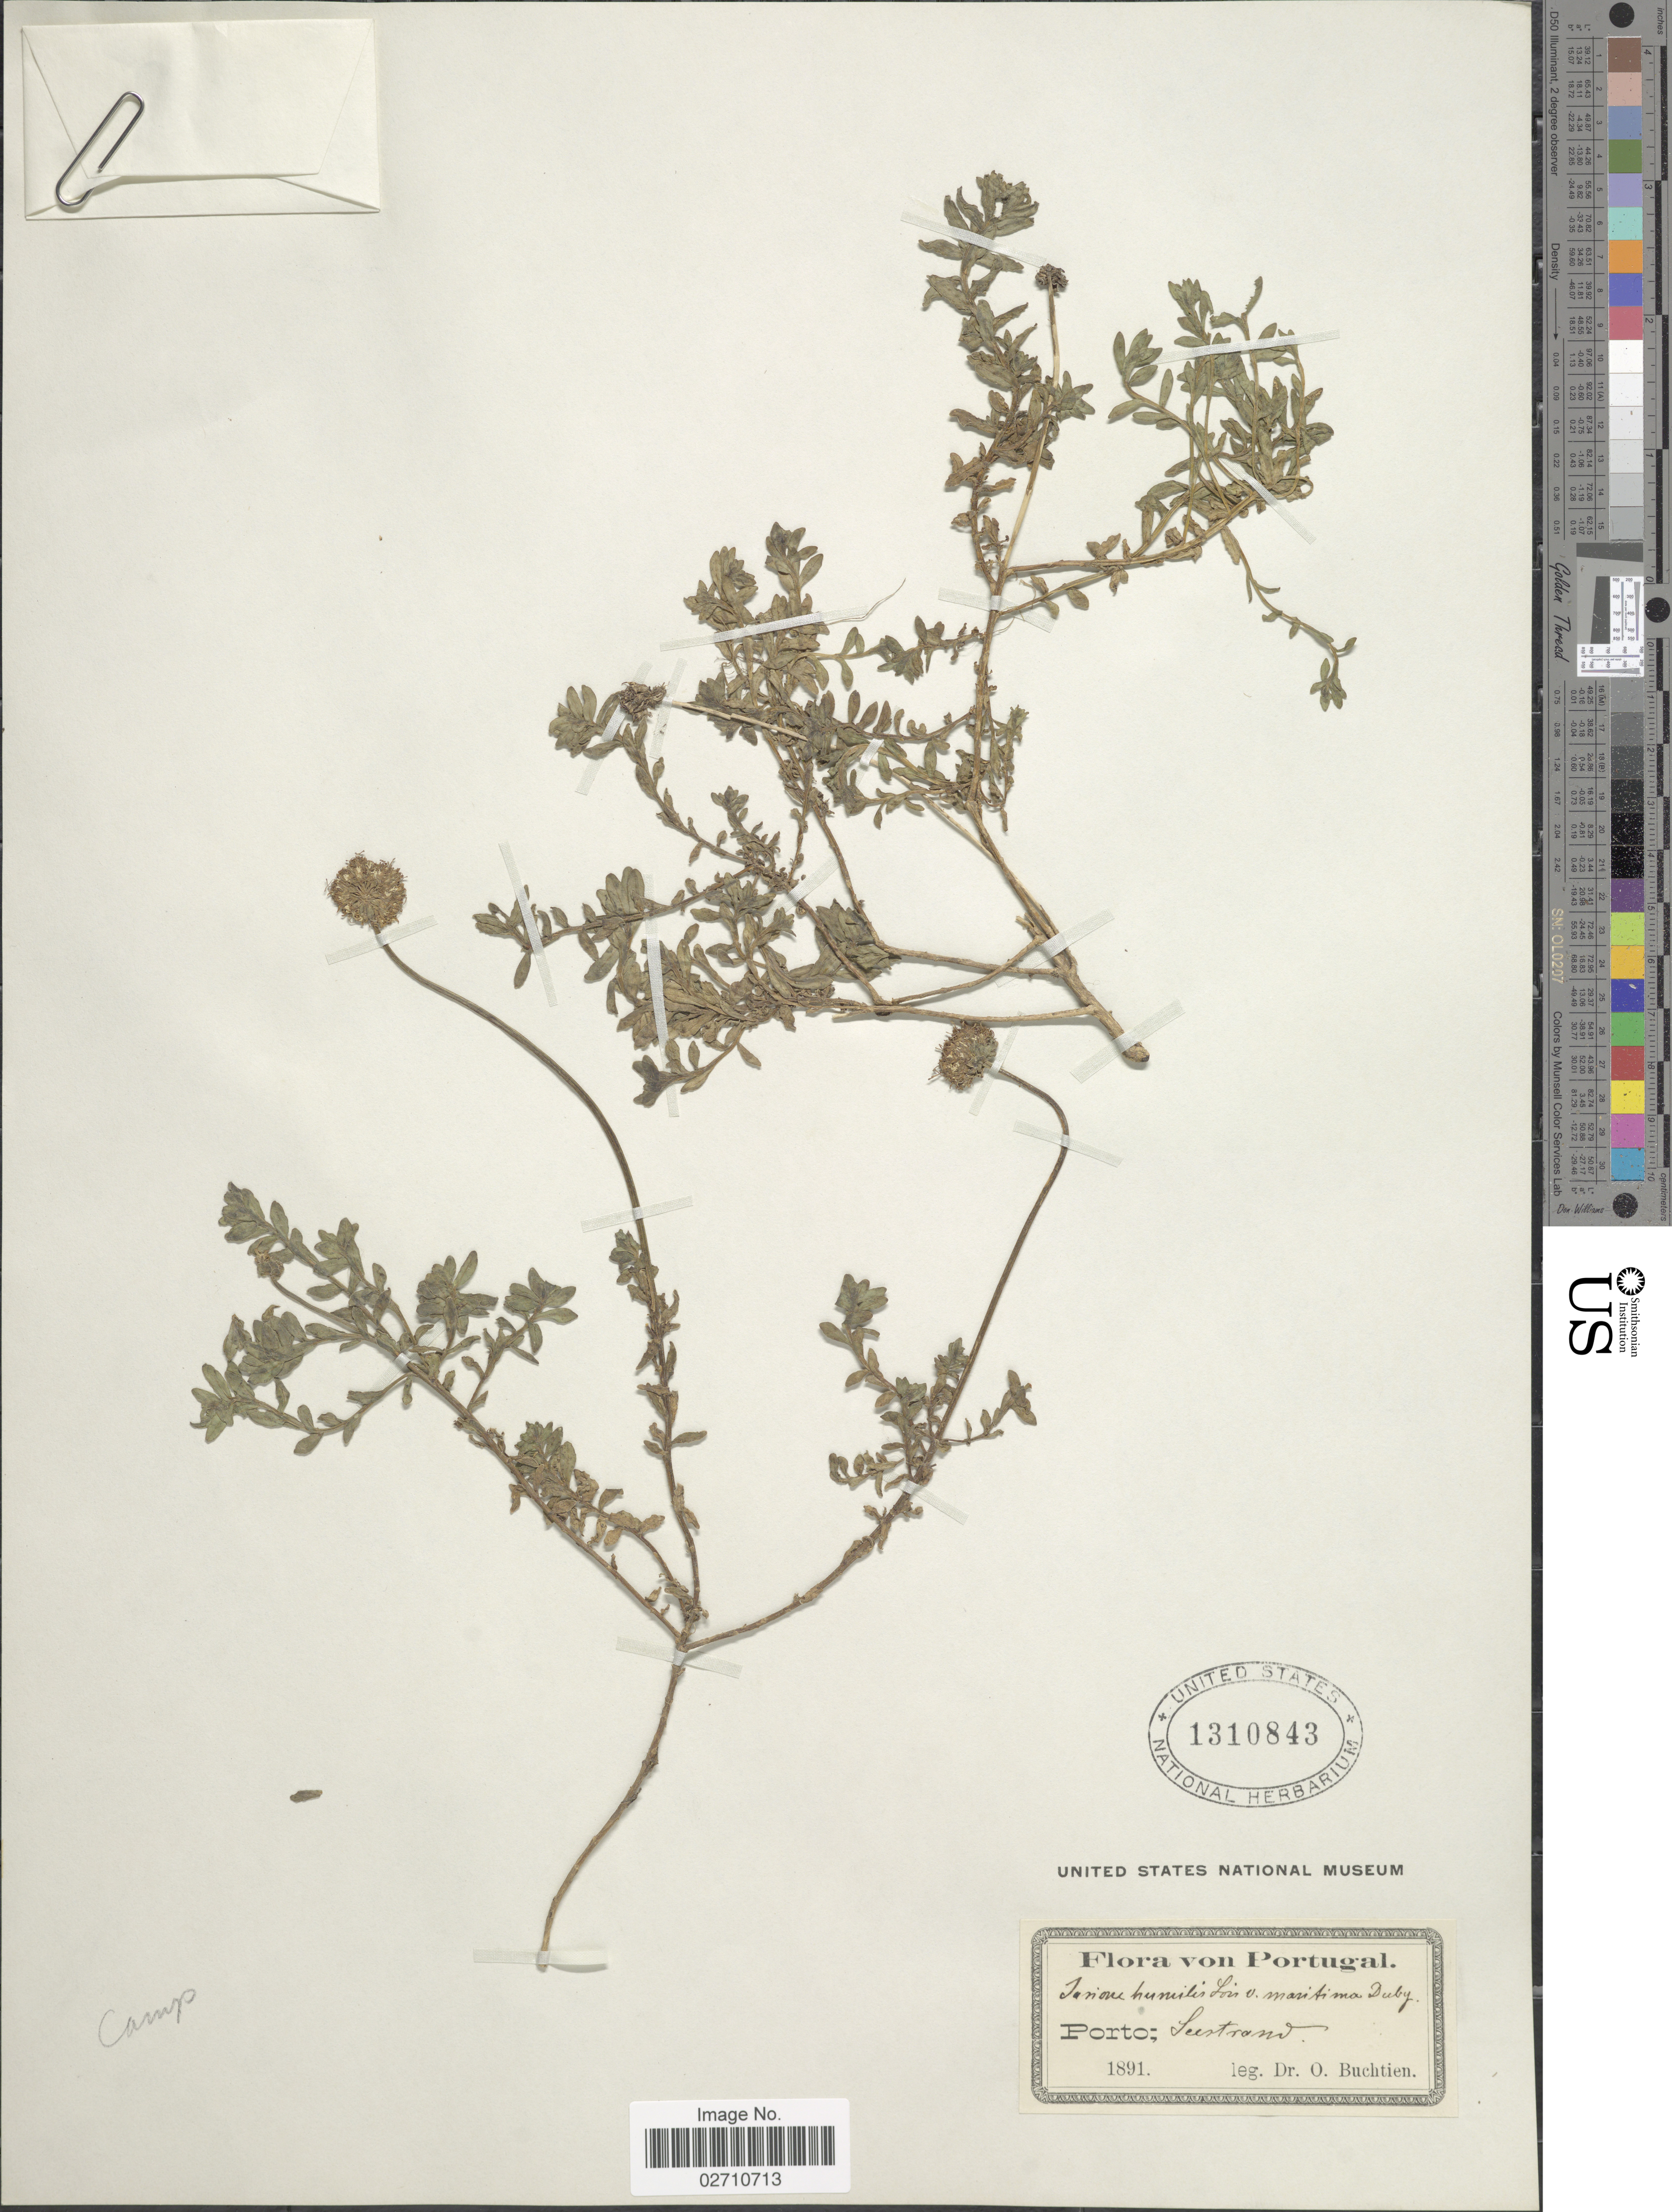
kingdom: Plantae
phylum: Tracheophyta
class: Magnoliopsida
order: Asterales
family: Campanulaceae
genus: Jasione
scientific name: Jasione maritima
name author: (Duby) L.M. Dufour ex Merino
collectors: O. Buchtien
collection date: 1891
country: Portugal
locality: Porto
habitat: Seestrand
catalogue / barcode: US 1310843